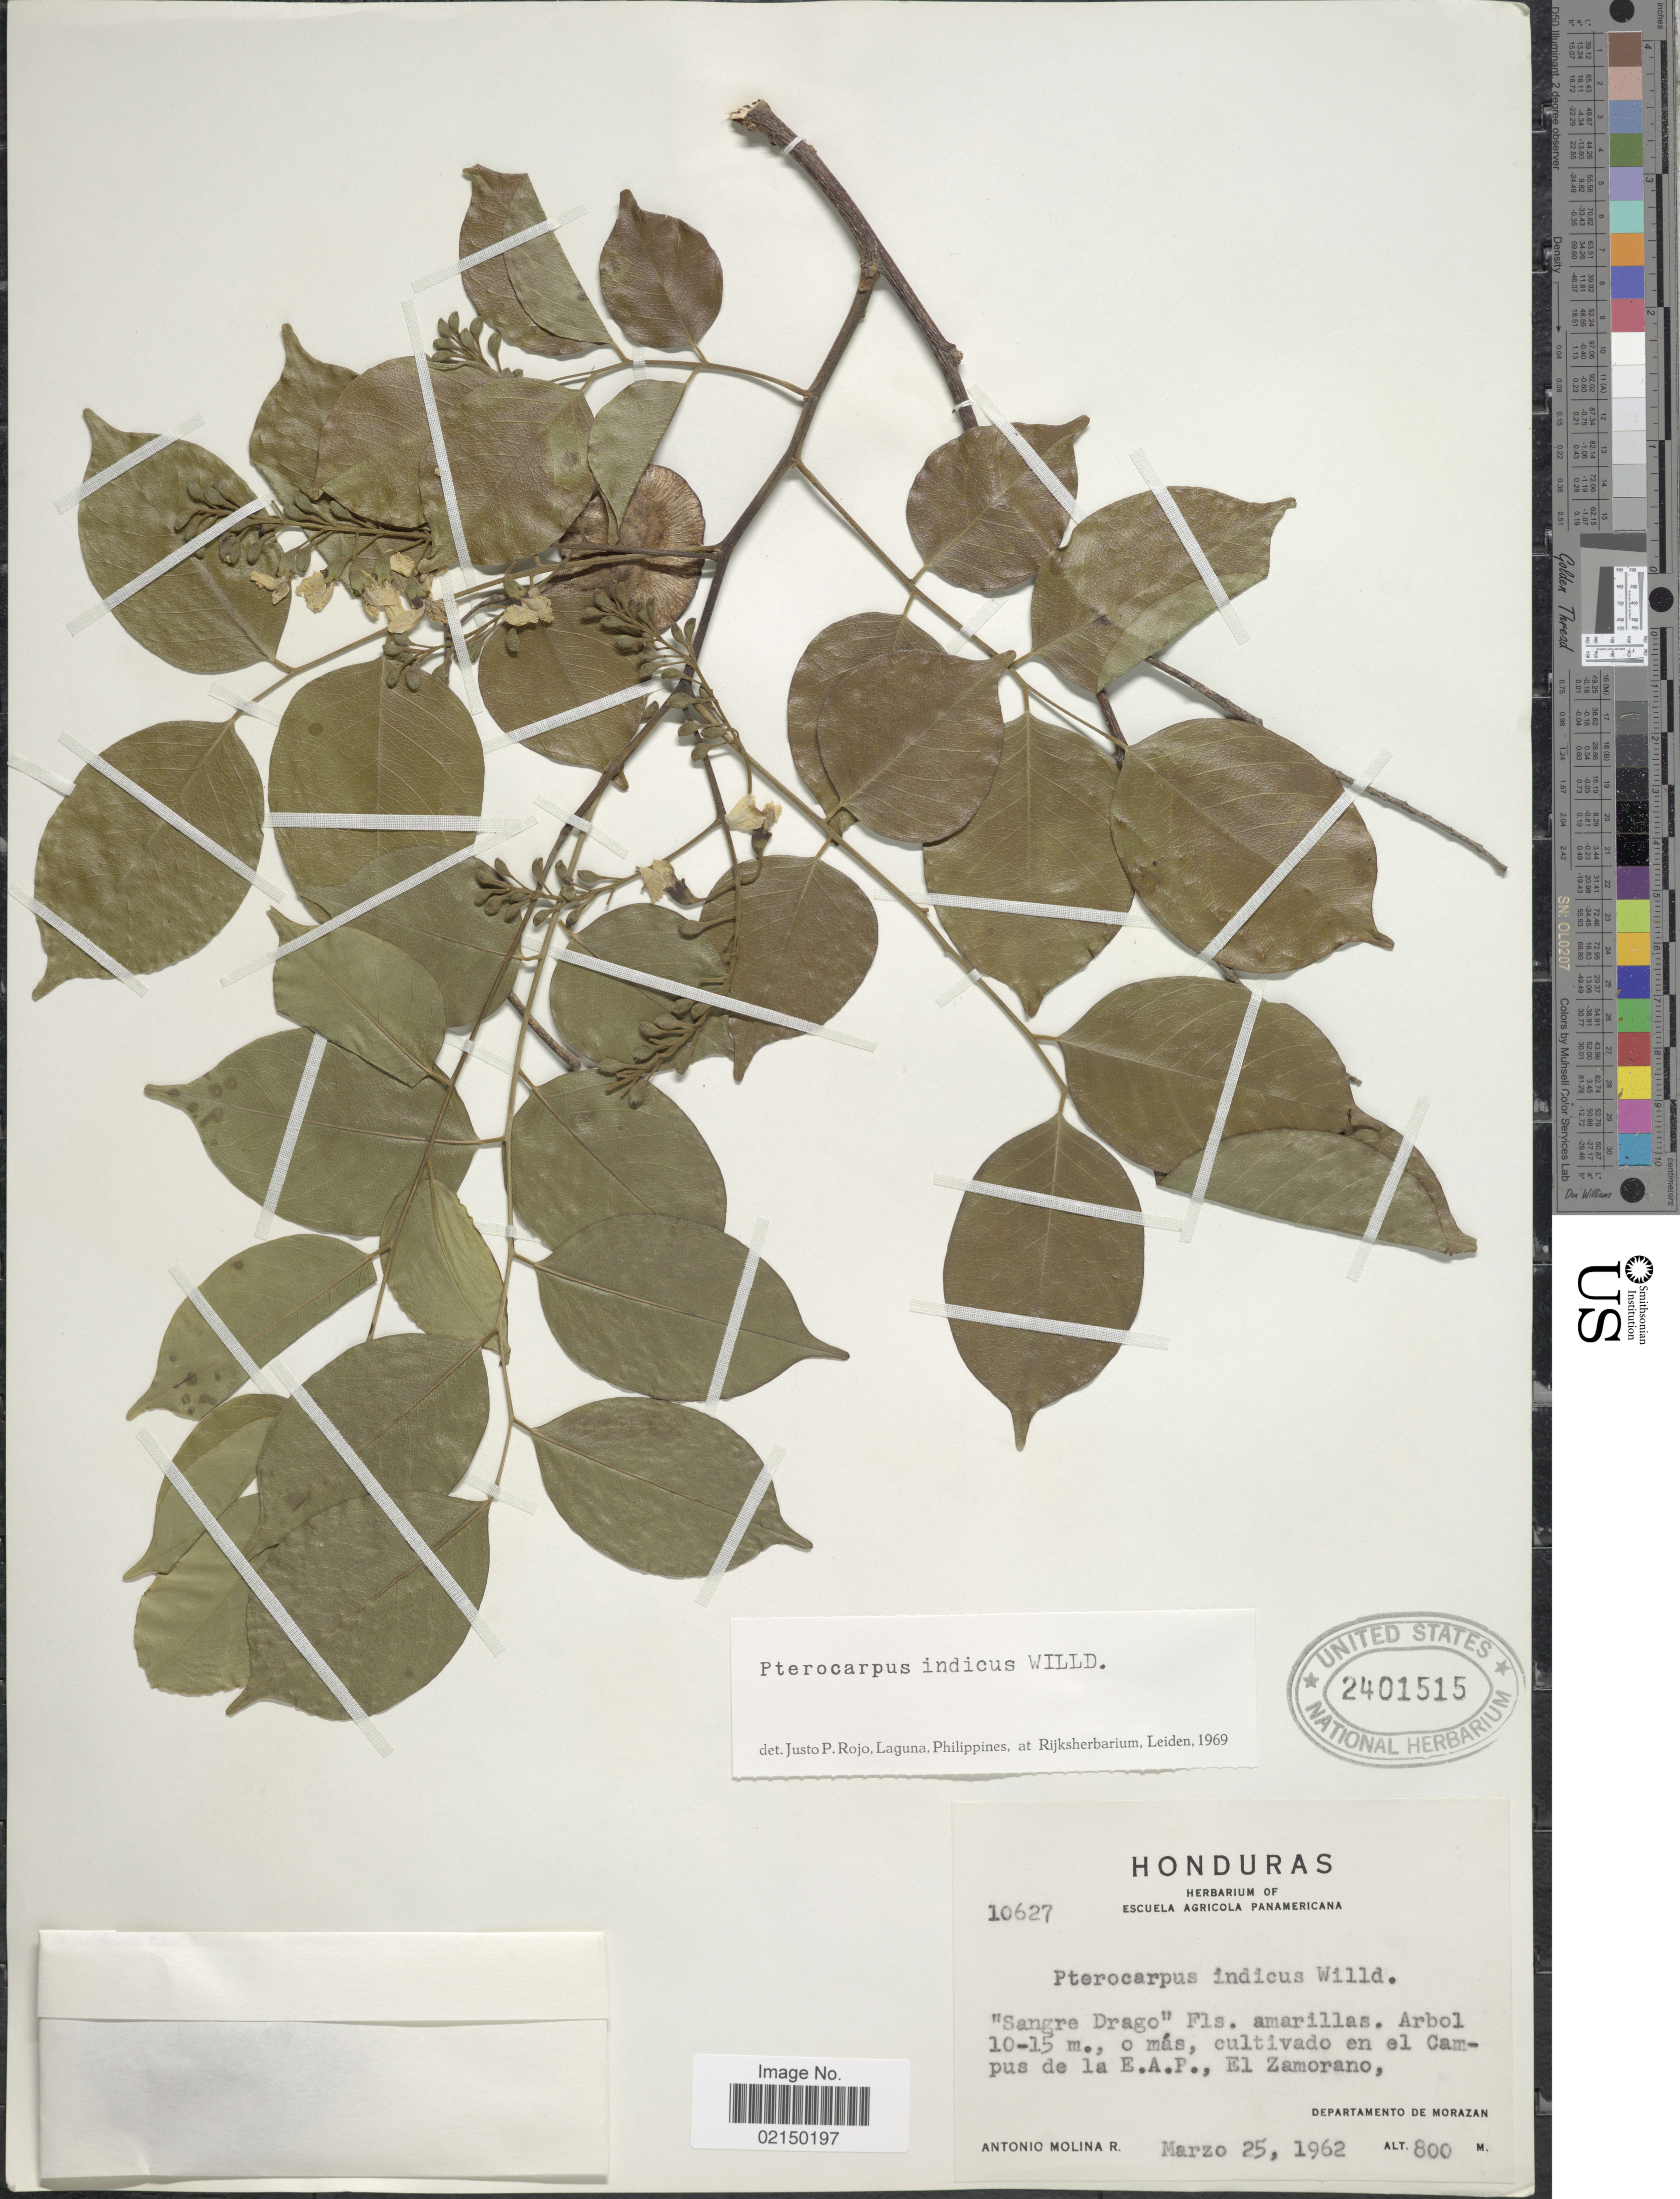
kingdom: Plantae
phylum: Tracheophyta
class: Magnoliopsida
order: Fabales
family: Fabaceae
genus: Pterocarpus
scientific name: Pterocarpus indicus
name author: Willd.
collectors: A. Molina R.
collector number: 10627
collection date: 1962-03-25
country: Honduras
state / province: Fco. Morazán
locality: En el Campus de la E.A.P., El Zamorano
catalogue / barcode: US 2401515